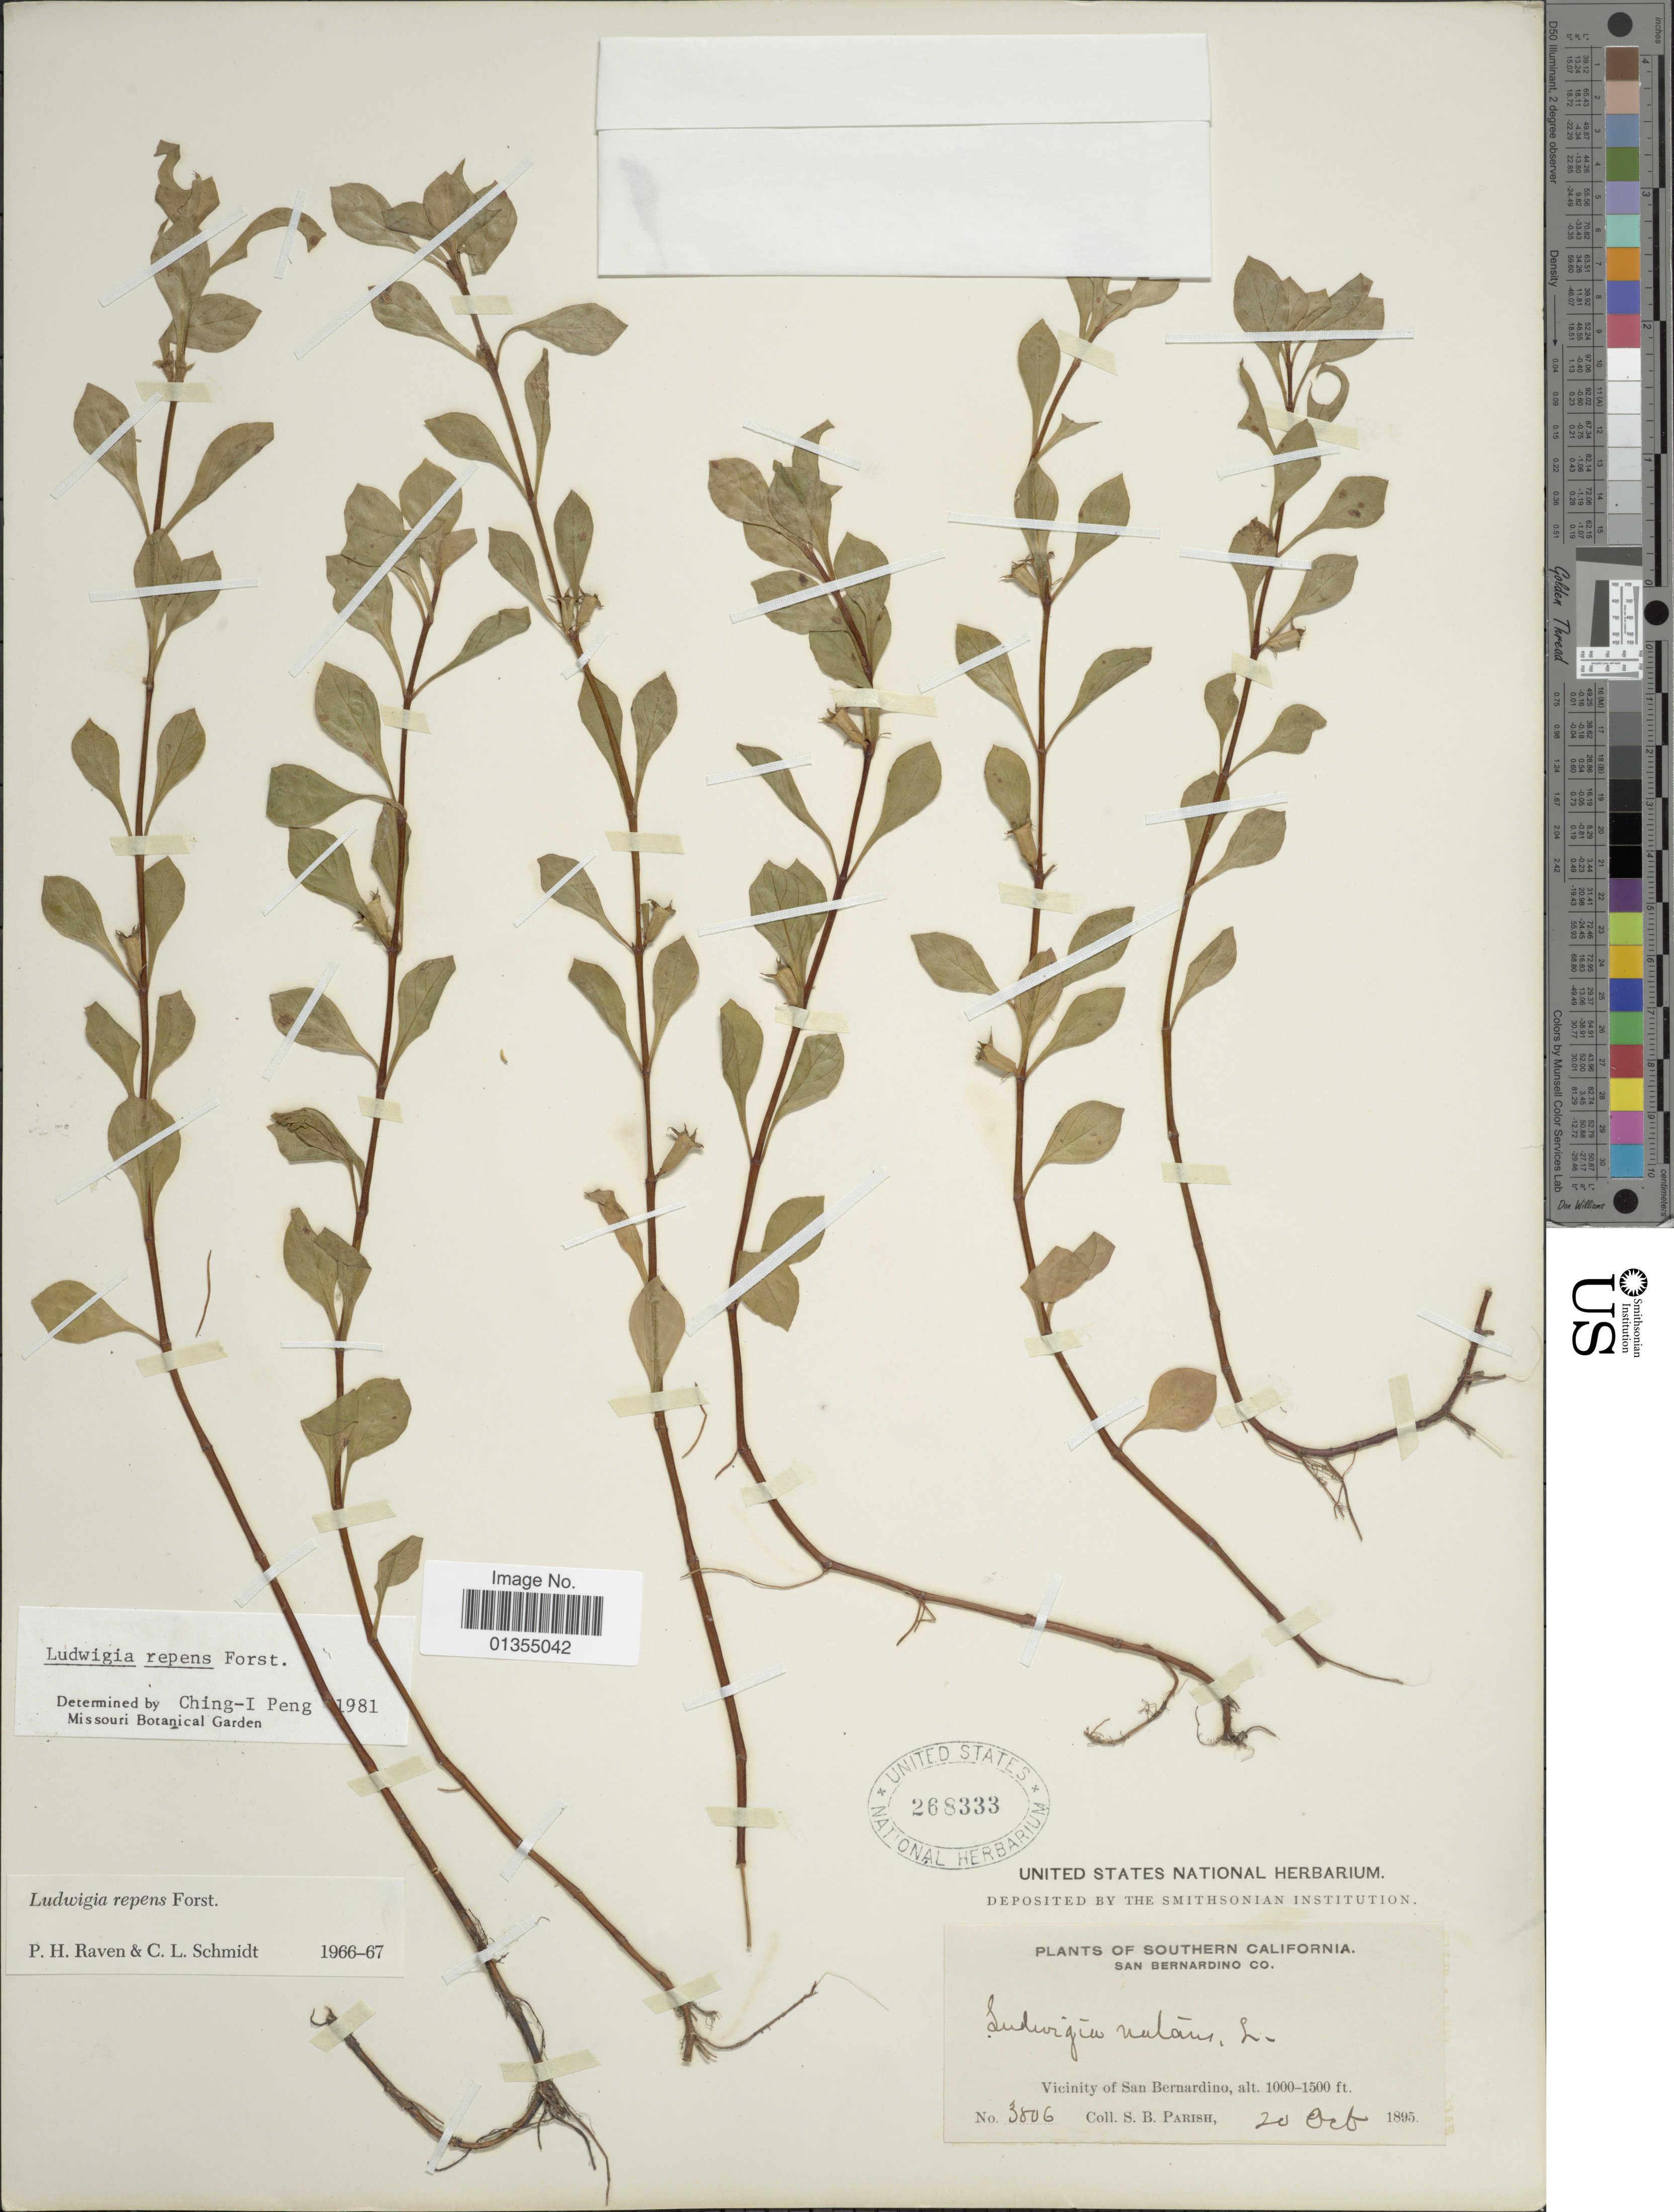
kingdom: Plantae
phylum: Tracheophyta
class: Magnoliopsida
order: Myrtales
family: Onagraceae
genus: Ludwigia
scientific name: Ludwigia repens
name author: J.R. Forst.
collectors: S. B. Parish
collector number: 3806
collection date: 1895-10-20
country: United States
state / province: California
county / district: San Bernardino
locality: Southern California, vicinity of San Bernardino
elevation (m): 305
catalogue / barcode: US 268333